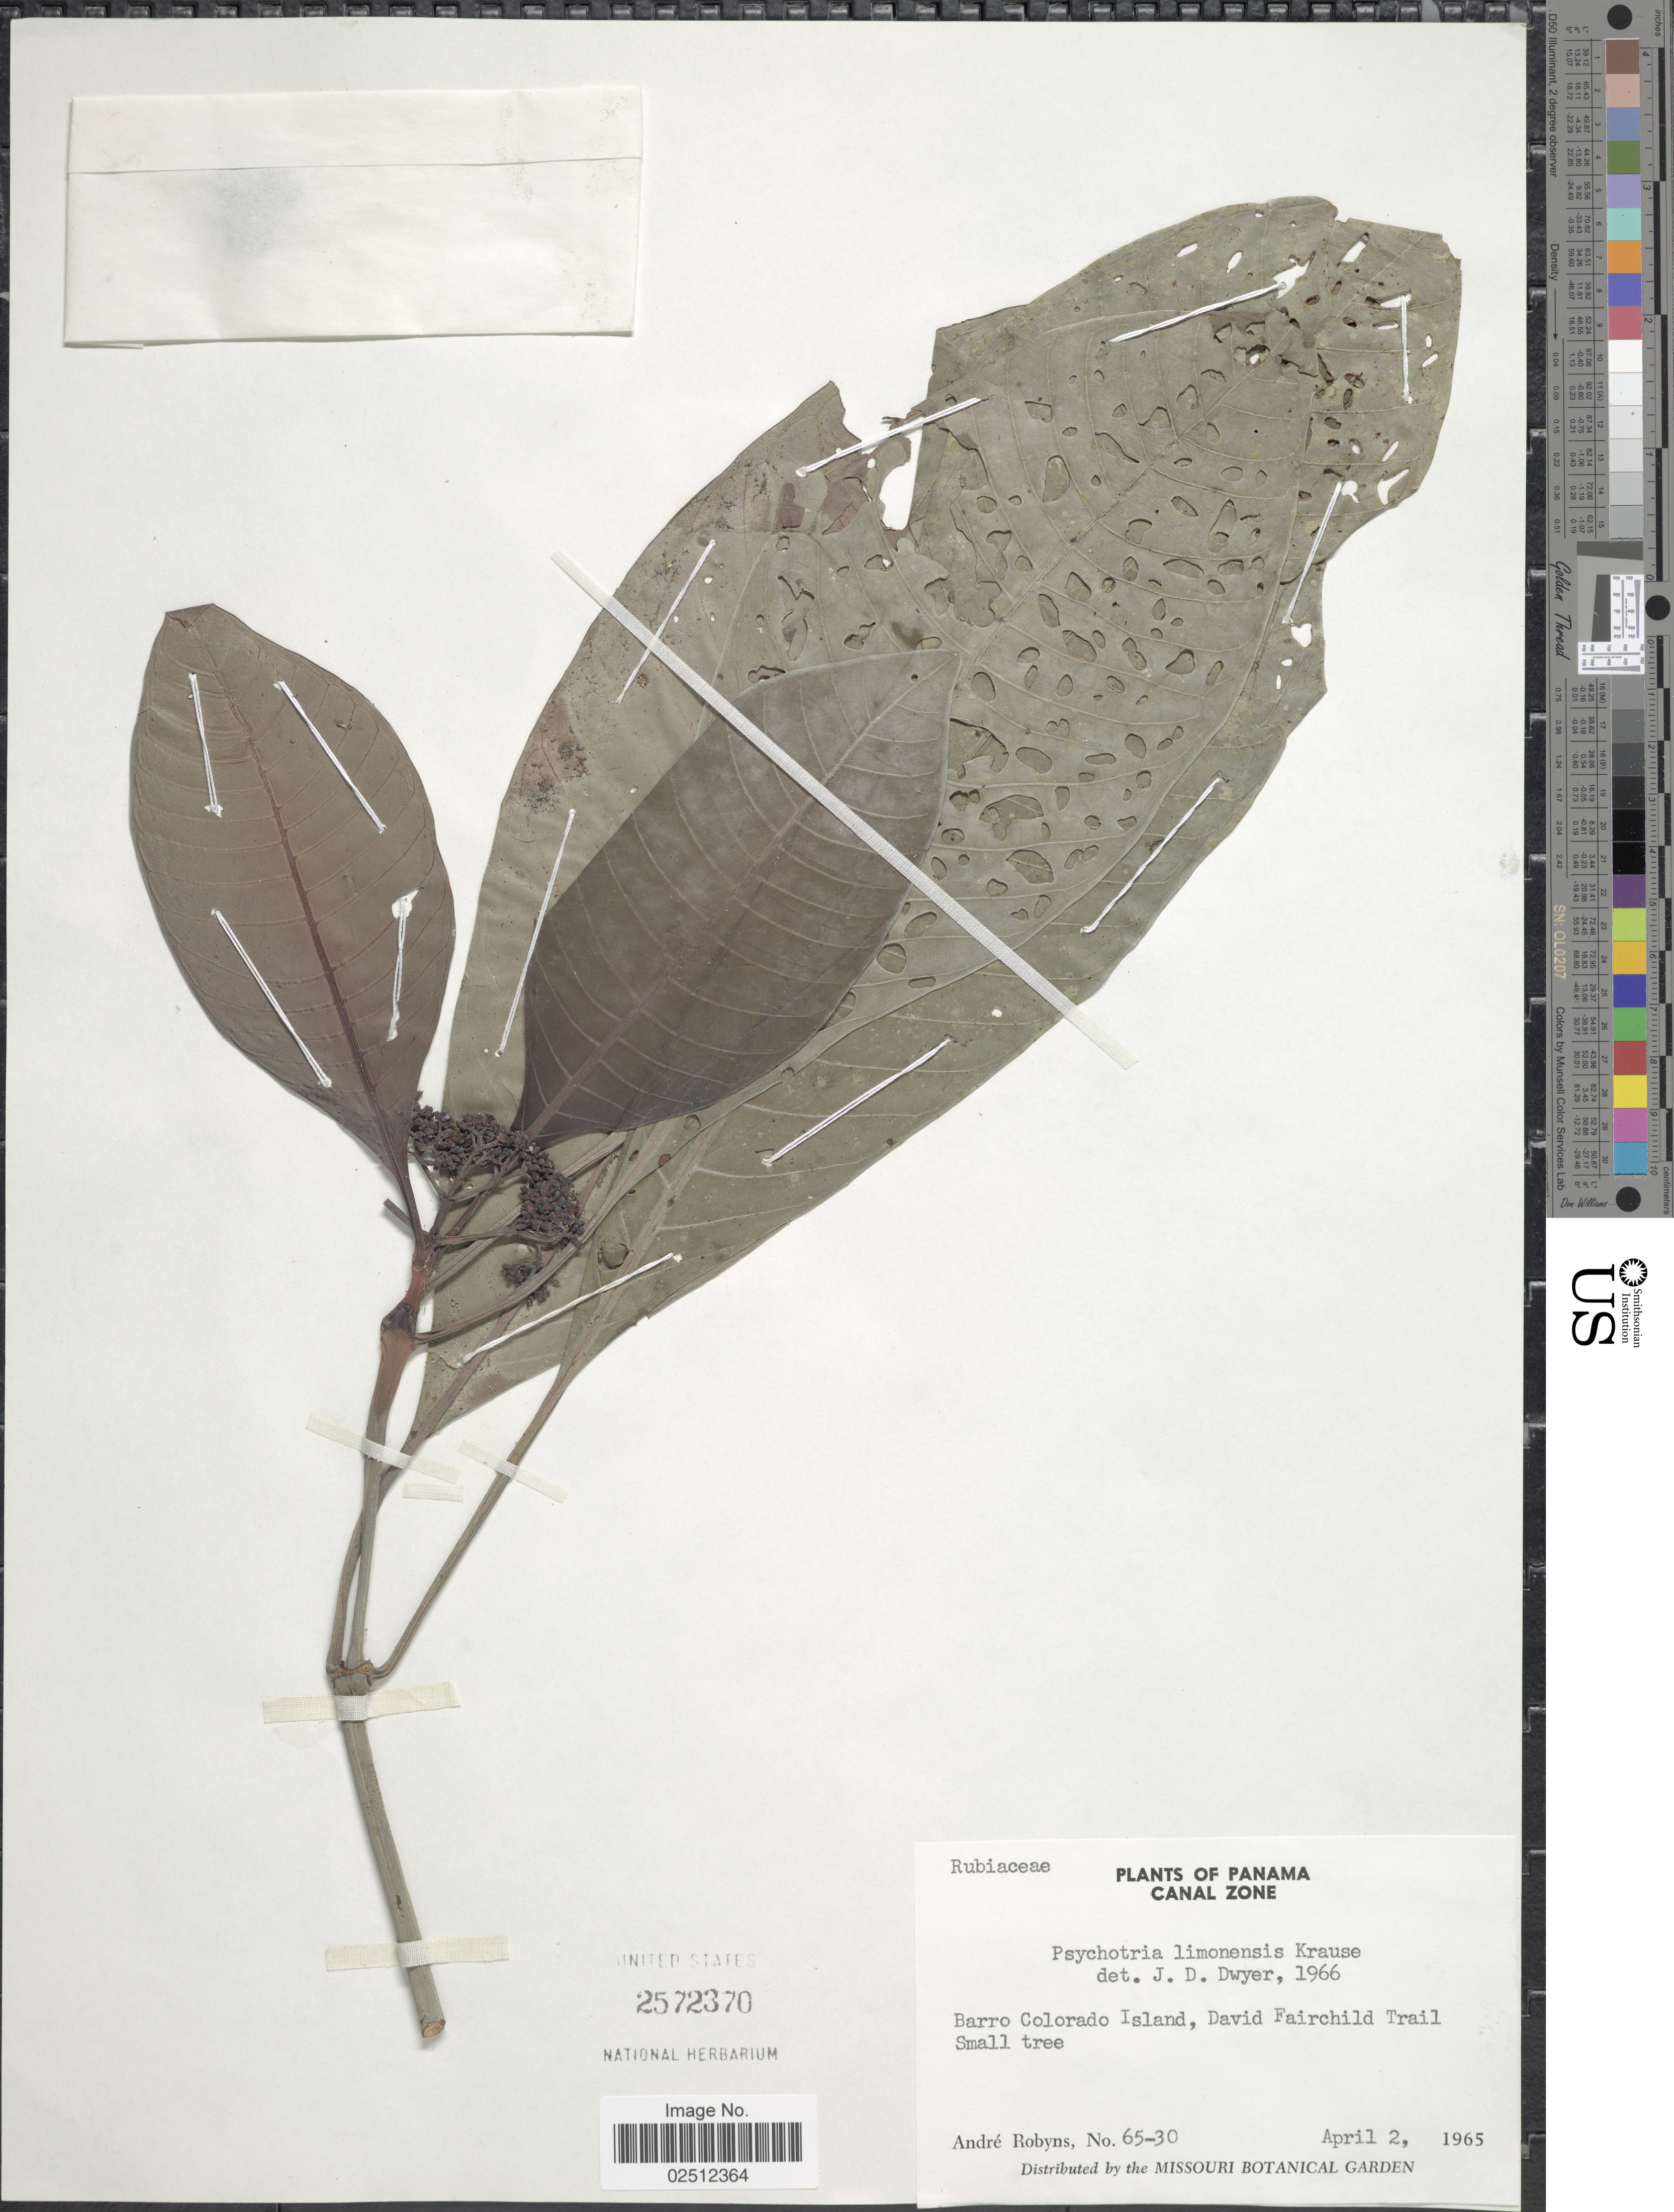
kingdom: Plantae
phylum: Tracheophyta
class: Magnoliopsida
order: Gentianales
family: Rubiaceae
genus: Psychotria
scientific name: Psychotria limonensis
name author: K. Krause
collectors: A. G. Robyns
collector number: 65-30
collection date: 1965-04-02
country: Panama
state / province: Panamá Oeste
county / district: Canal Zone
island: Barro Colorado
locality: Canal Zone, Barro Colorado Island, David Fairchild Trail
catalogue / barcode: US 2572370